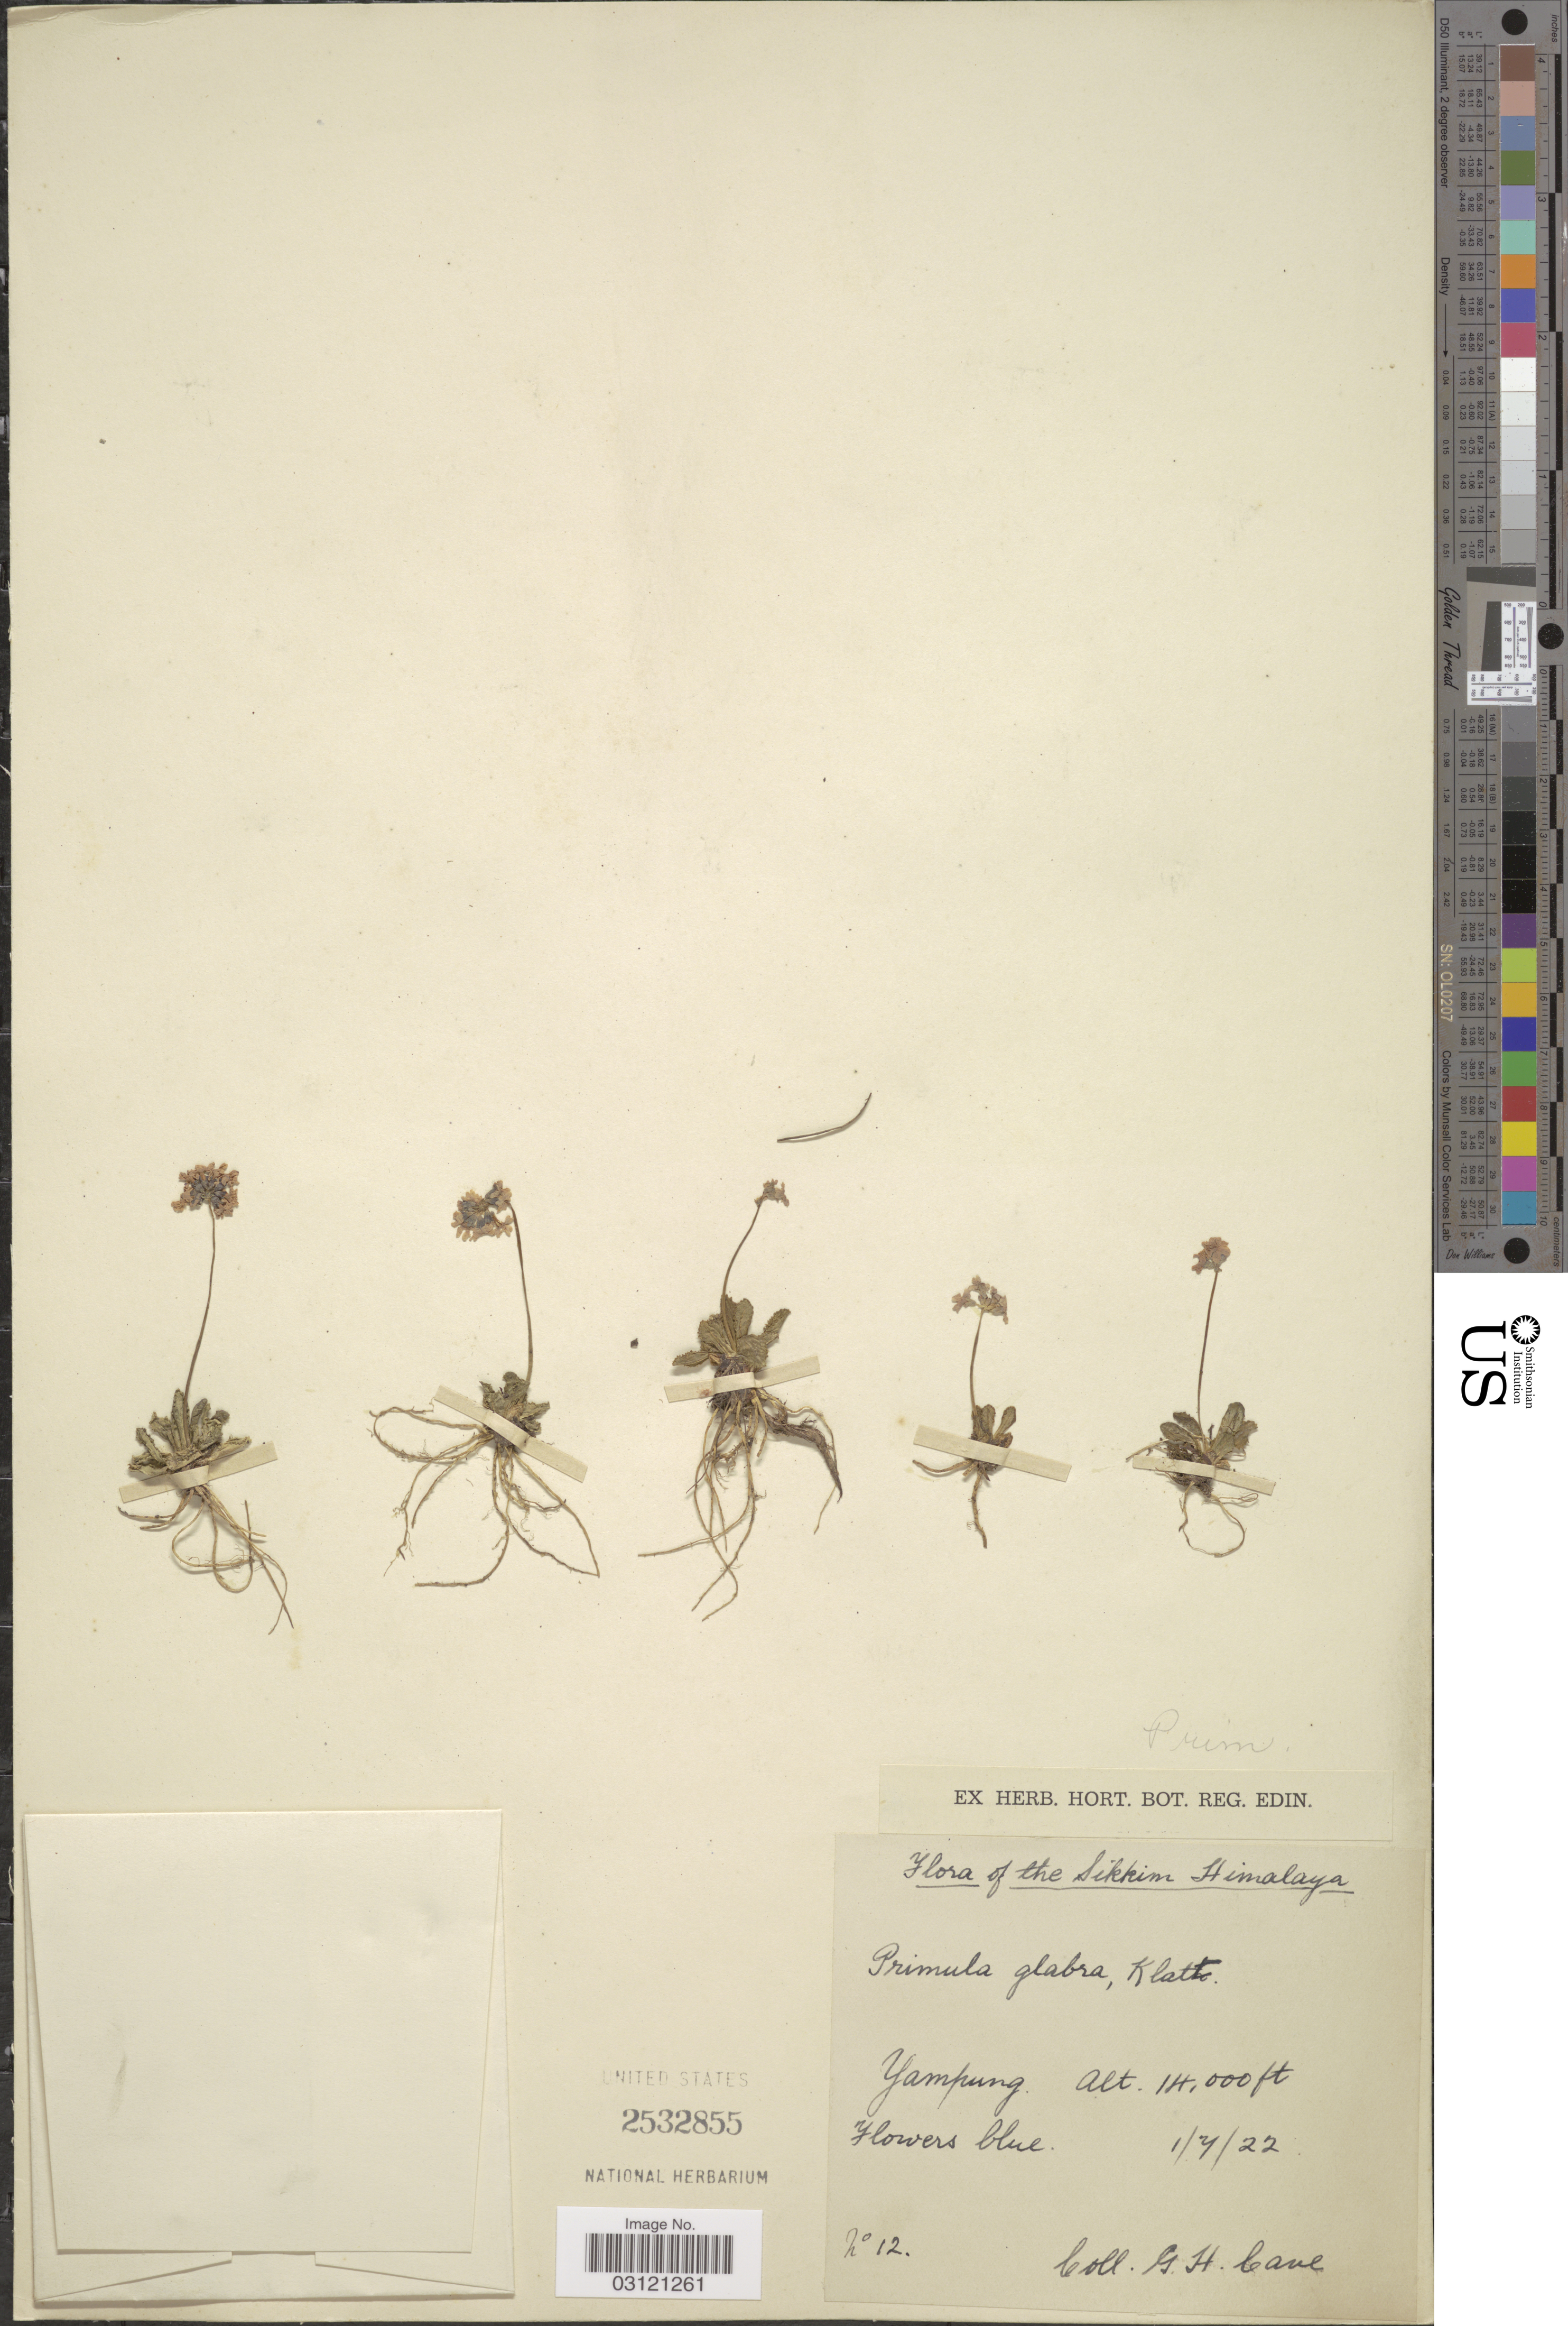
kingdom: Plantae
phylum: Tracheophyta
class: Magnoliopsida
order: Ericales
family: Primulaceae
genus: Primula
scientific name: Primula glabra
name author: Klatt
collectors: G. Cave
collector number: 12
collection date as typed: Transcribed d/m/y: 1/7/22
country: India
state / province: Sikkim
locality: The Sikkim Himalaya, Yampung.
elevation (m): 4267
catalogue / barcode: US 2532855